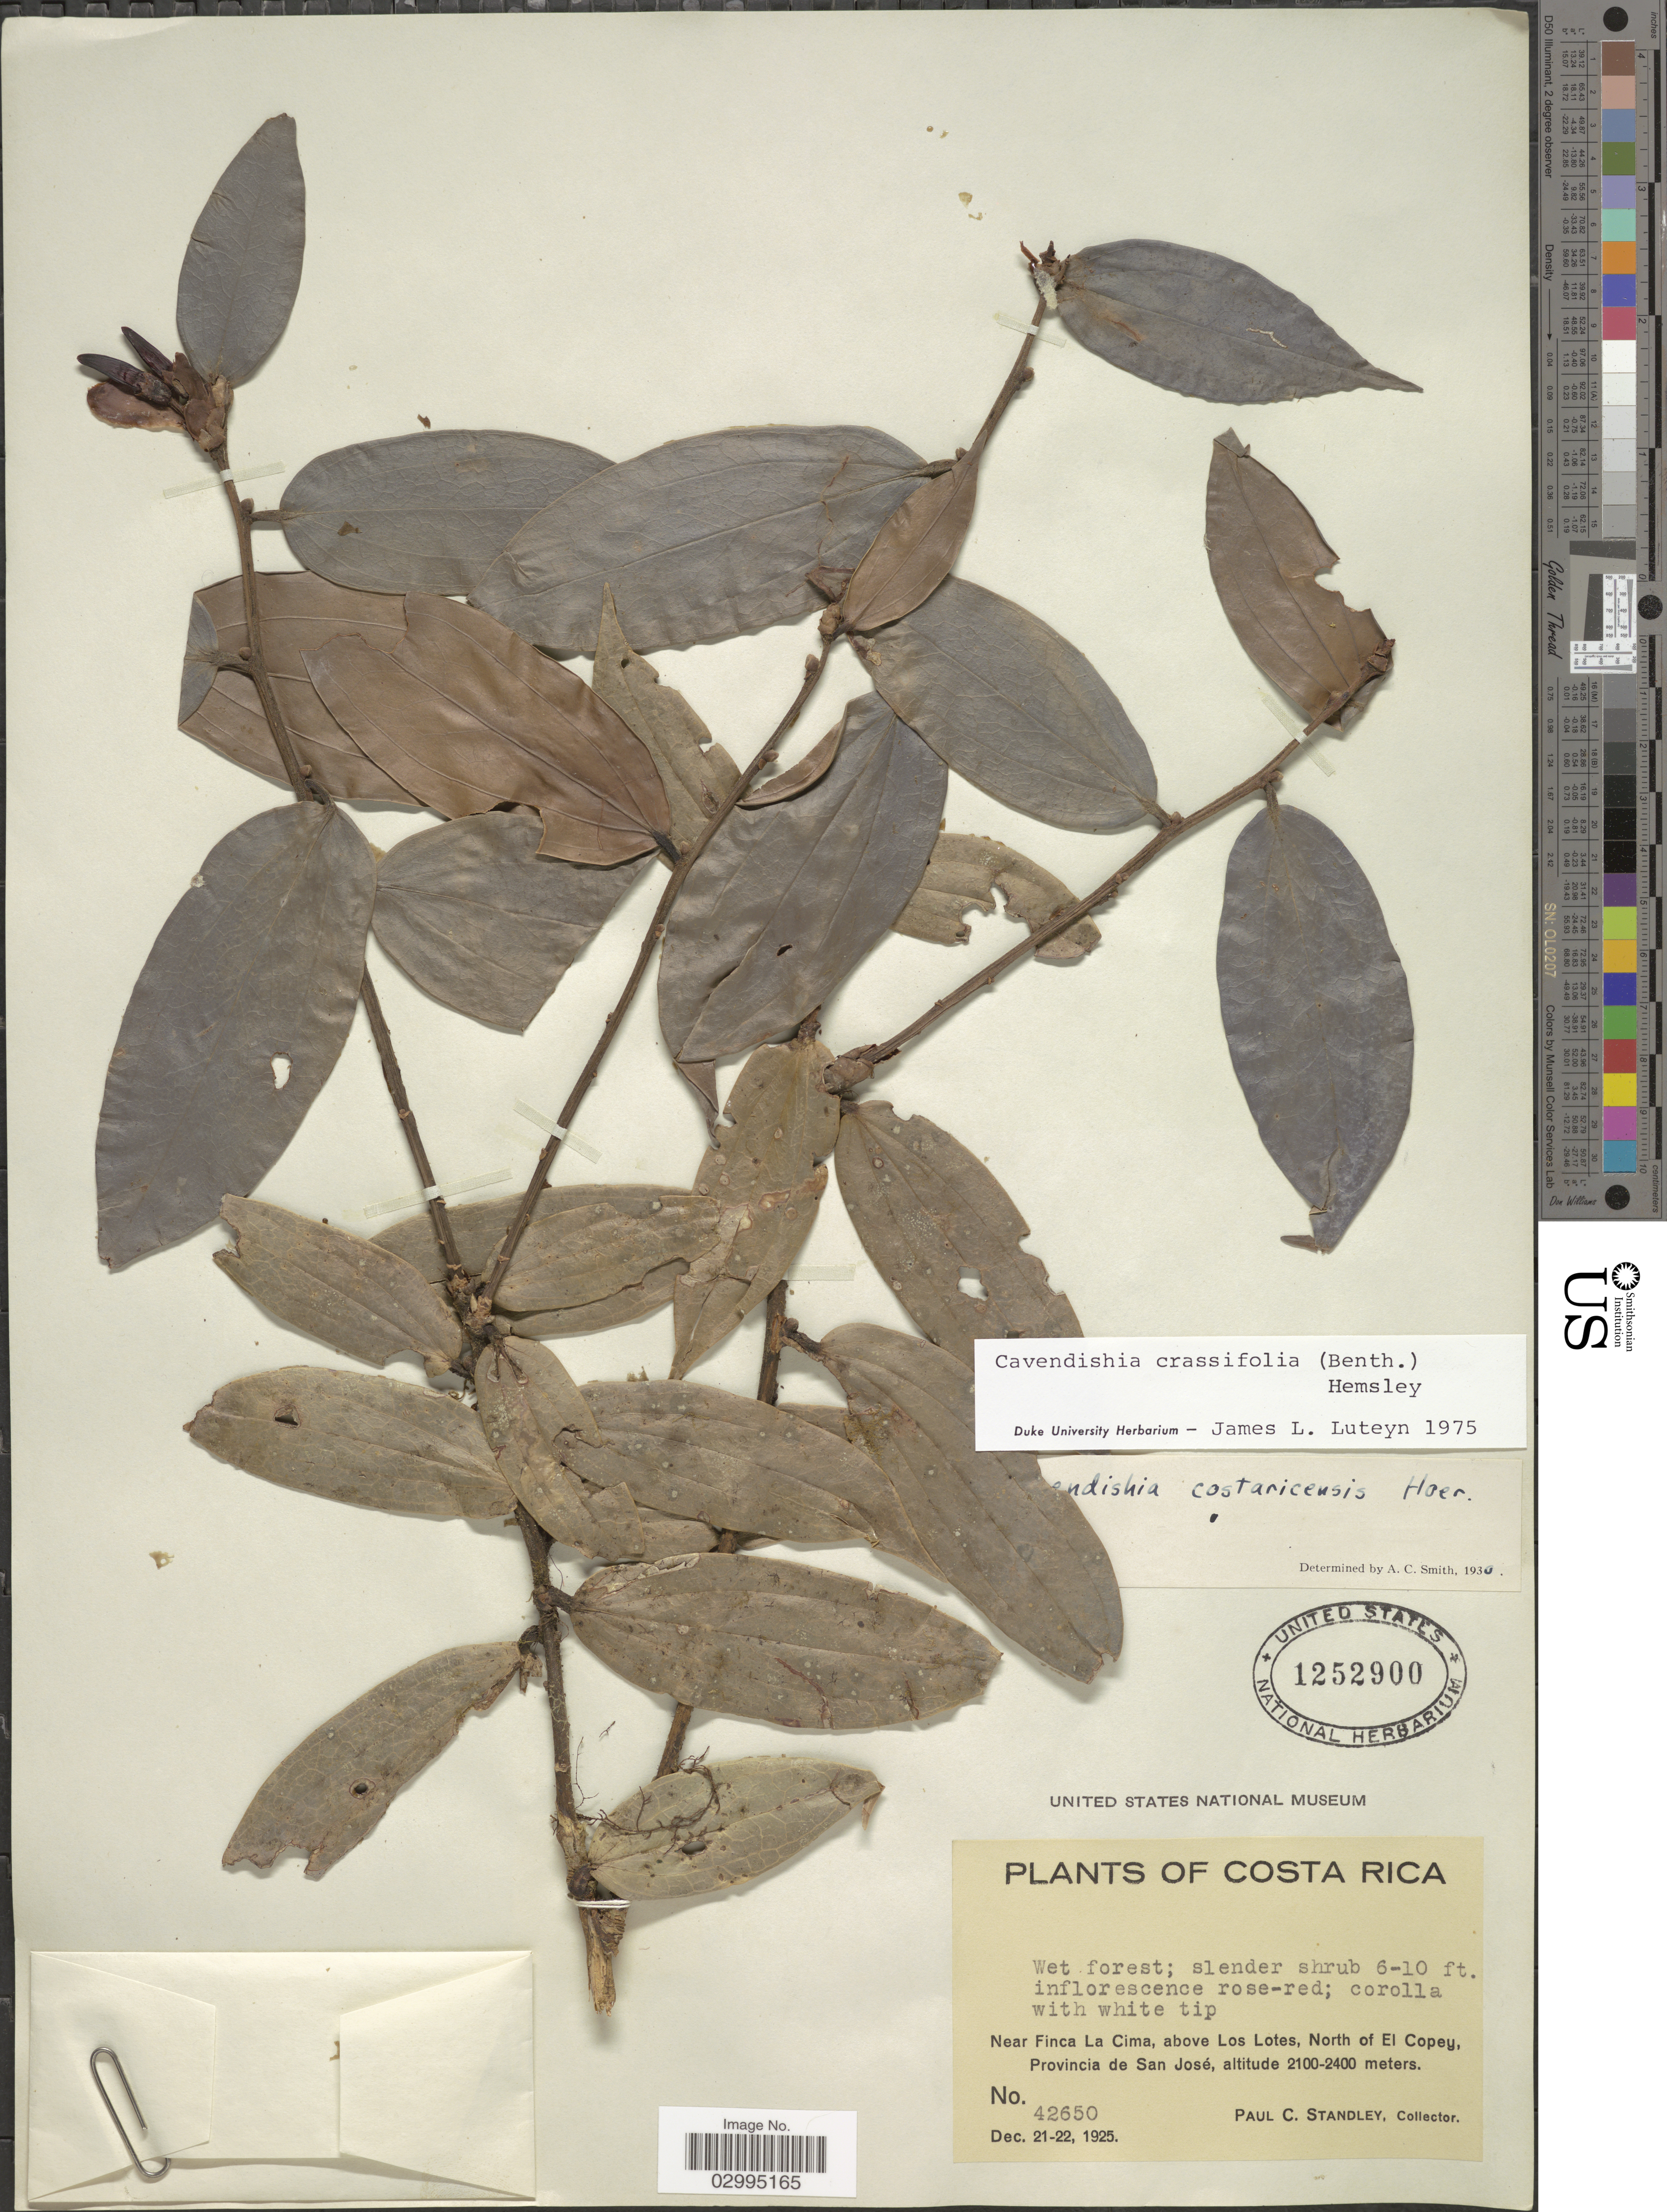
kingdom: Plantae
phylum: Tracheophyta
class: Magnoliopsida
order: Ericales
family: Ericaceae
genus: Cavendishia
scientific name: Cavendishia crassifolia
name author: (Benth.) Hemsl.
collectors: P. C. Standley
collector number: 42650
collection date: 1925-12-21/1925-12-22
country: Costa Rica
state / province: San José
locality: Near Finca La Cima, above Los Lotes, North of El Copey, Provincia de San José.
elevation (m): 2100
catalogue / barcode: US 1252900